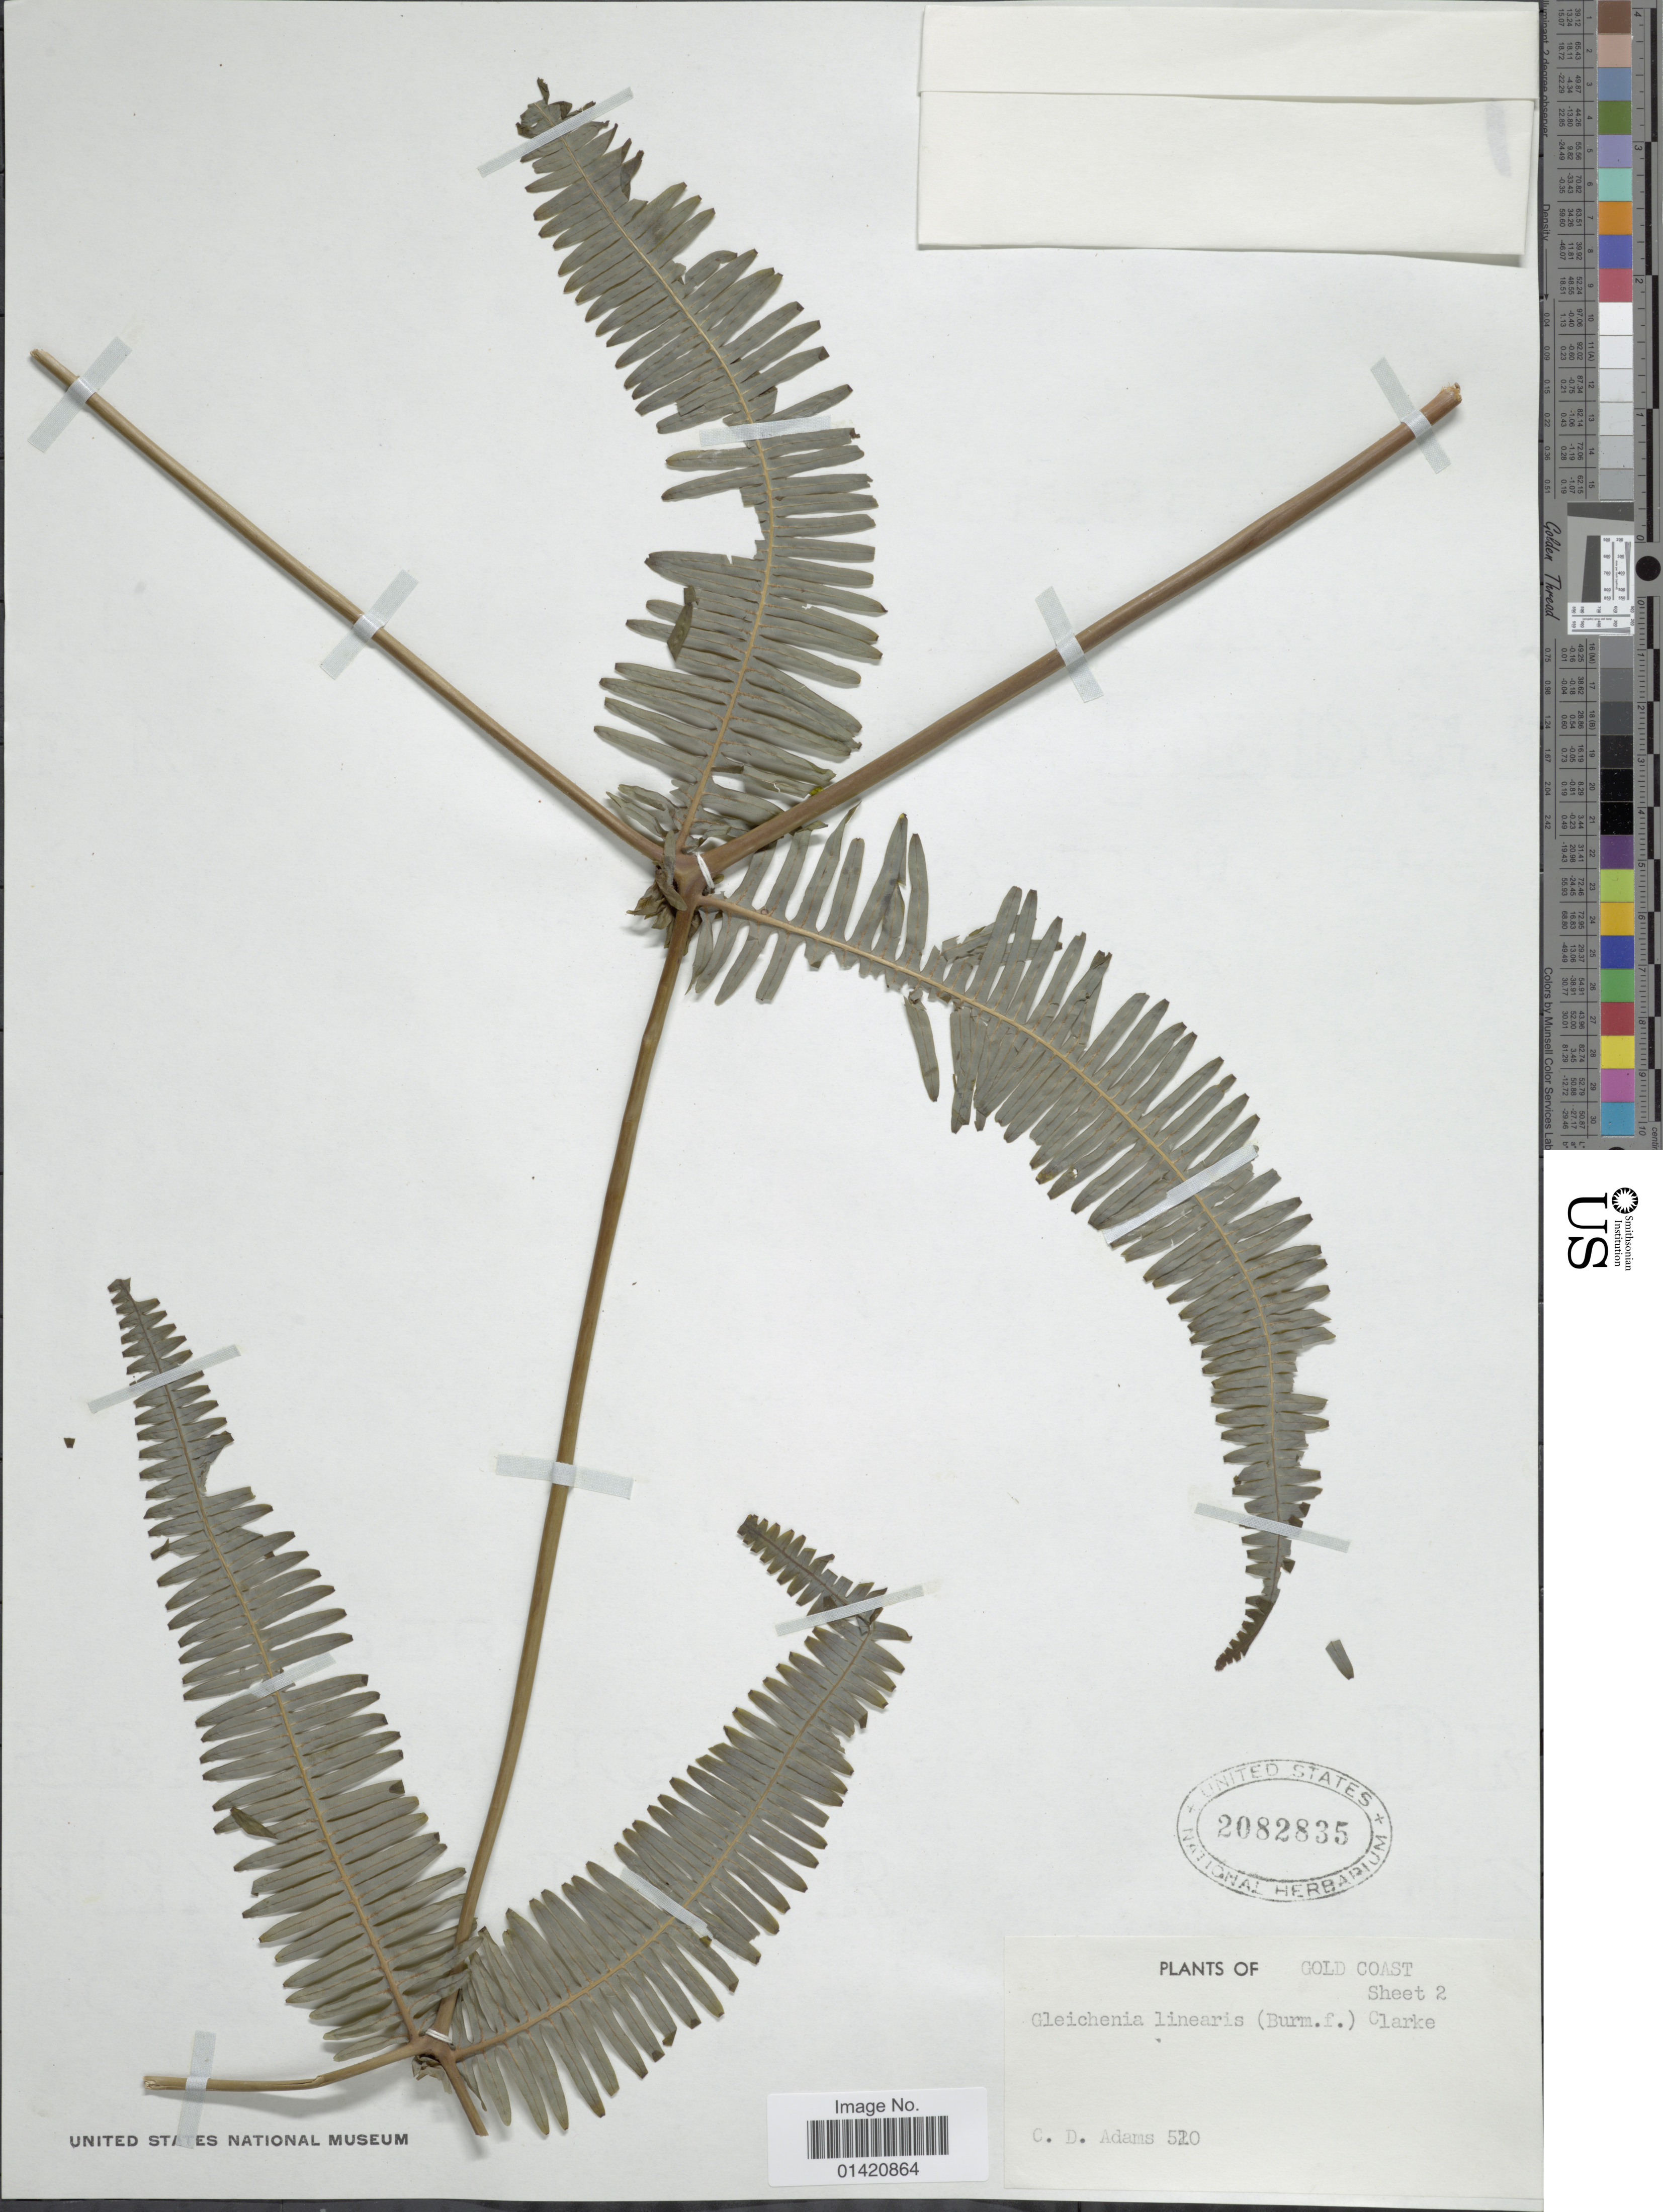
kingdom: Plantae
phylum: Tracheophyta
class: Polypodiopsida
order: Gleicheniales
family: Gleicheniaceae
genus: Dicranopteris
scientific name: Dicranopteris linearis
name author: (Burm. f.) Underw.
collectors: C. D. Adams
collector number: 510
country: Ghana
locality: Gold Coast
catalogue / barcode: US 2082835